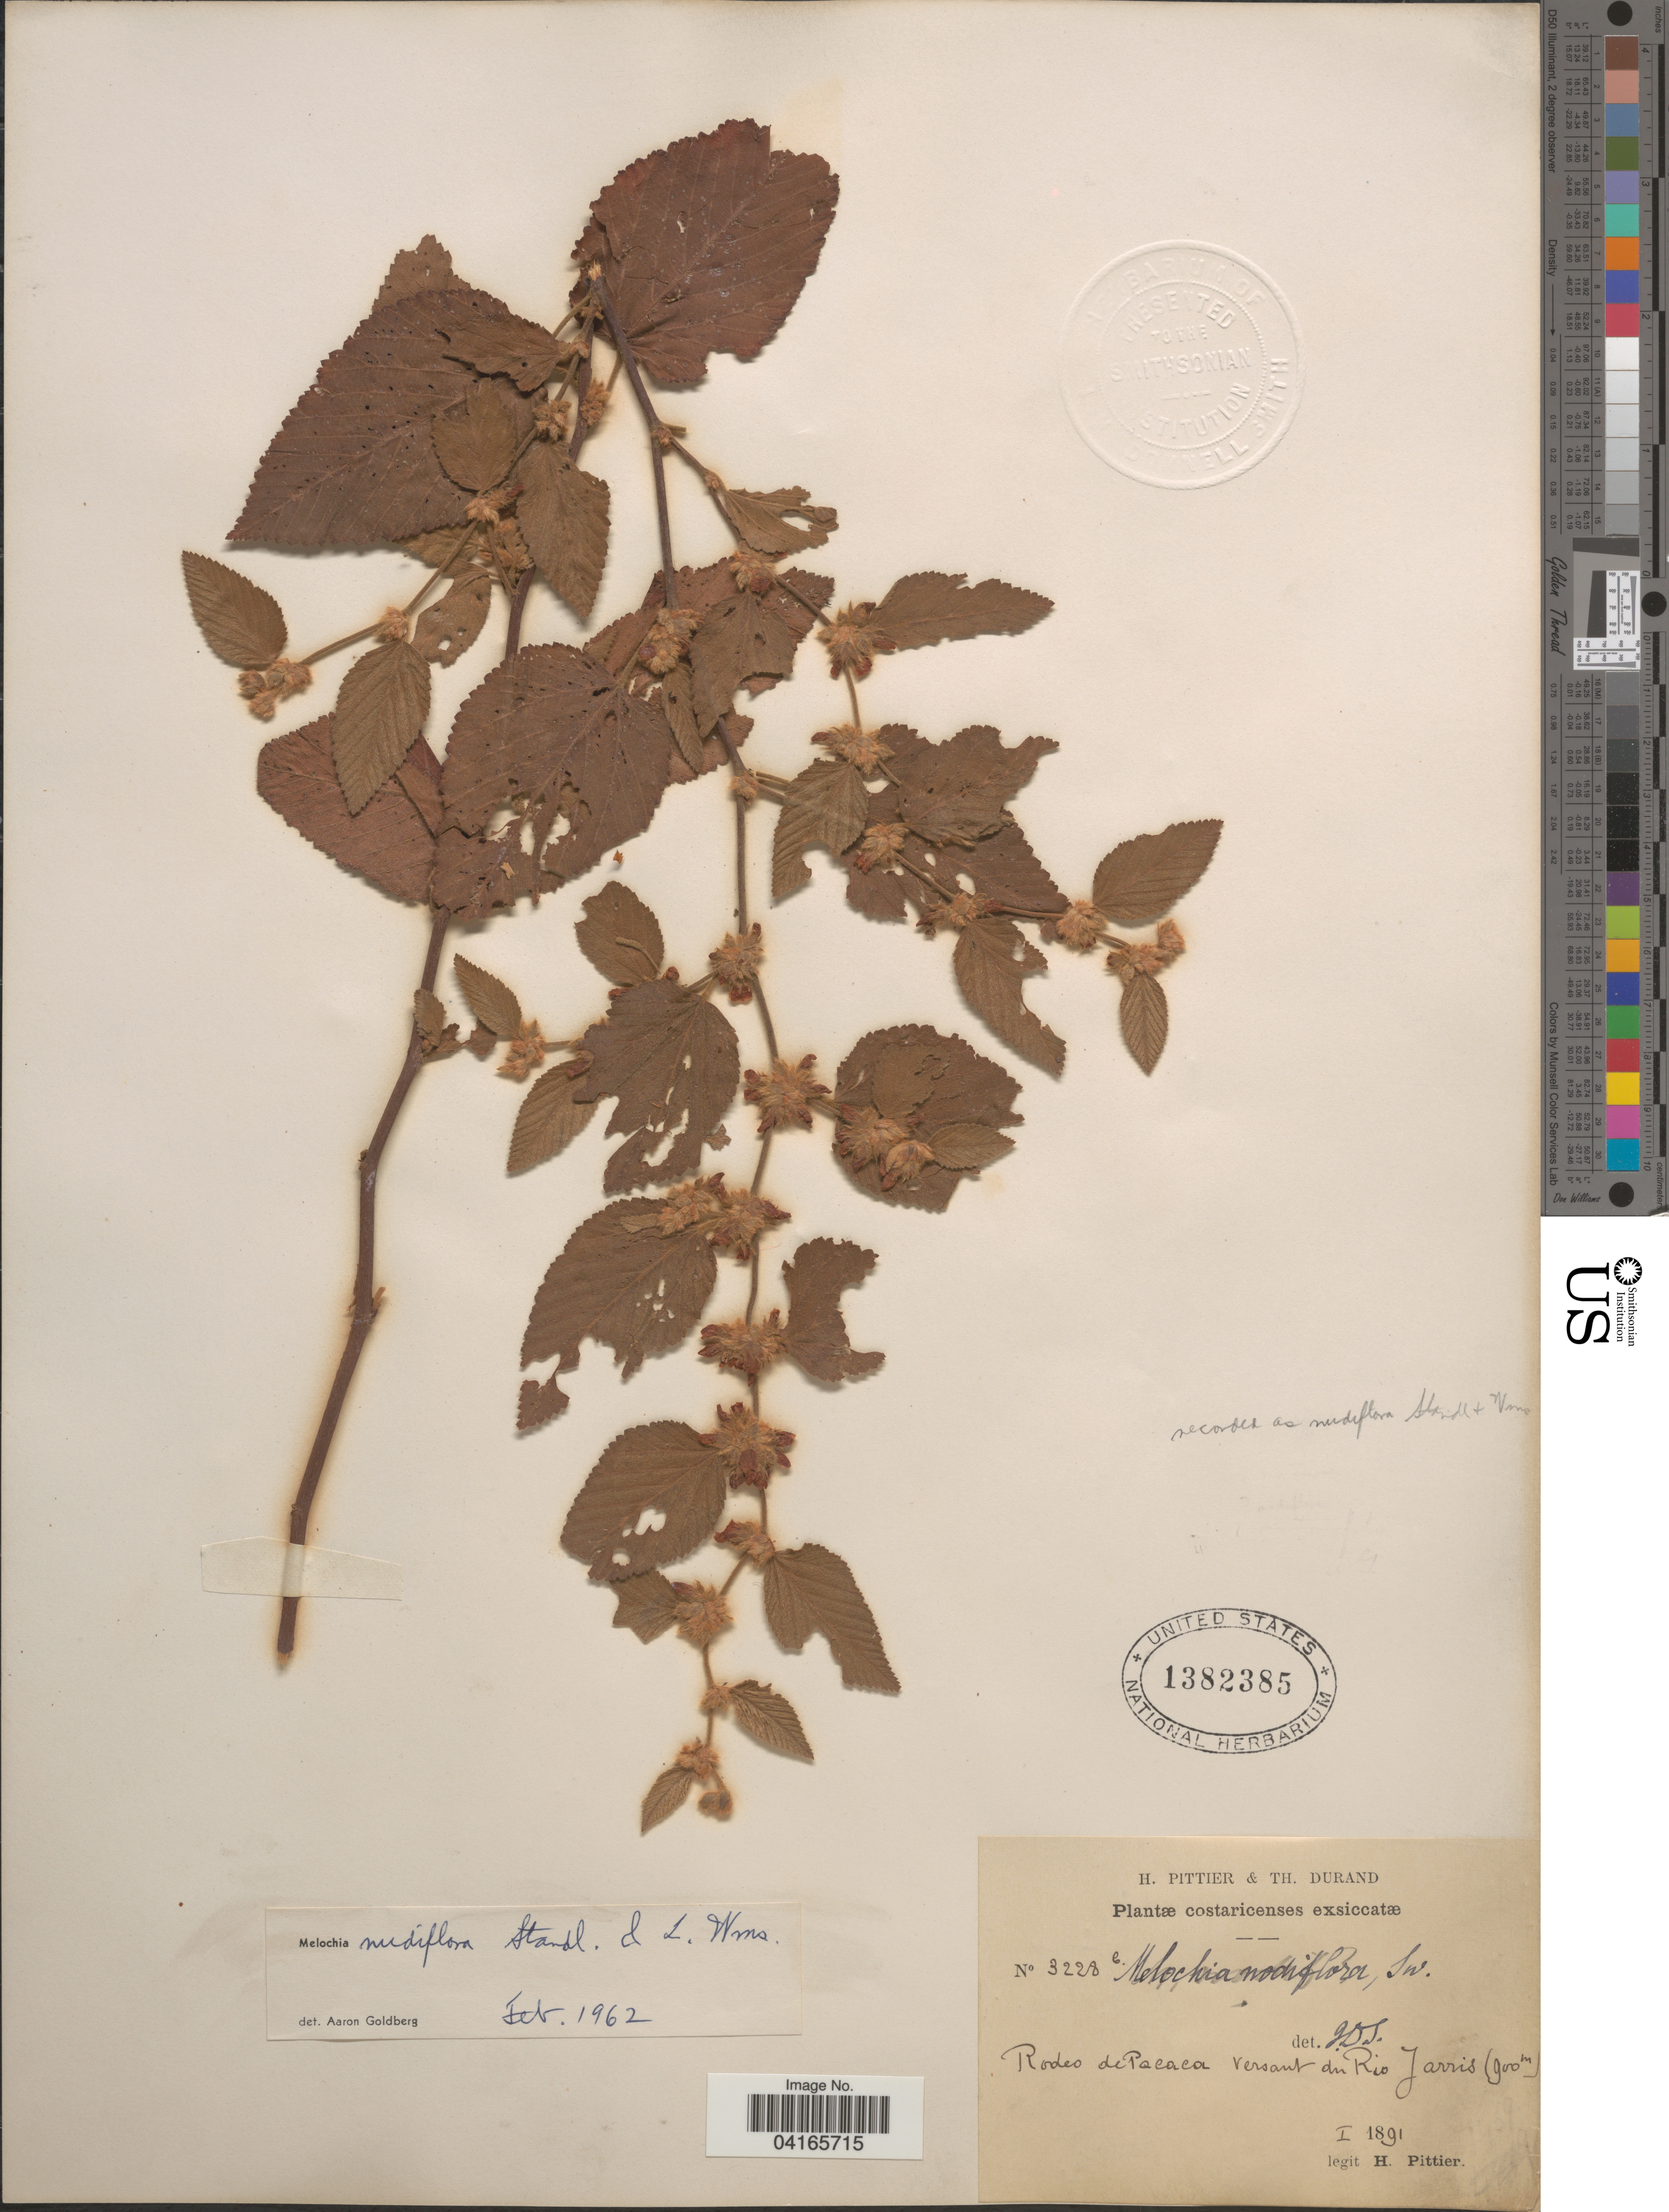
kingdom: Plantae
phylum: Tracheophyta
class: Magnoliopsida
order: Malvales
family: Malvaceae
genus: Melochia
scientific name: Melochia nudiflora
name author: Standl. & L.O. Williams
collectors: H. F. Pittier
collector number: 3228b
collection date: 1891-01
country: Costa Rica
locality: Costaricenses. Rodeo de Pacaca versant du Rio Jarris.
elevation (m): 900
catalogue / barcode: US 1382385